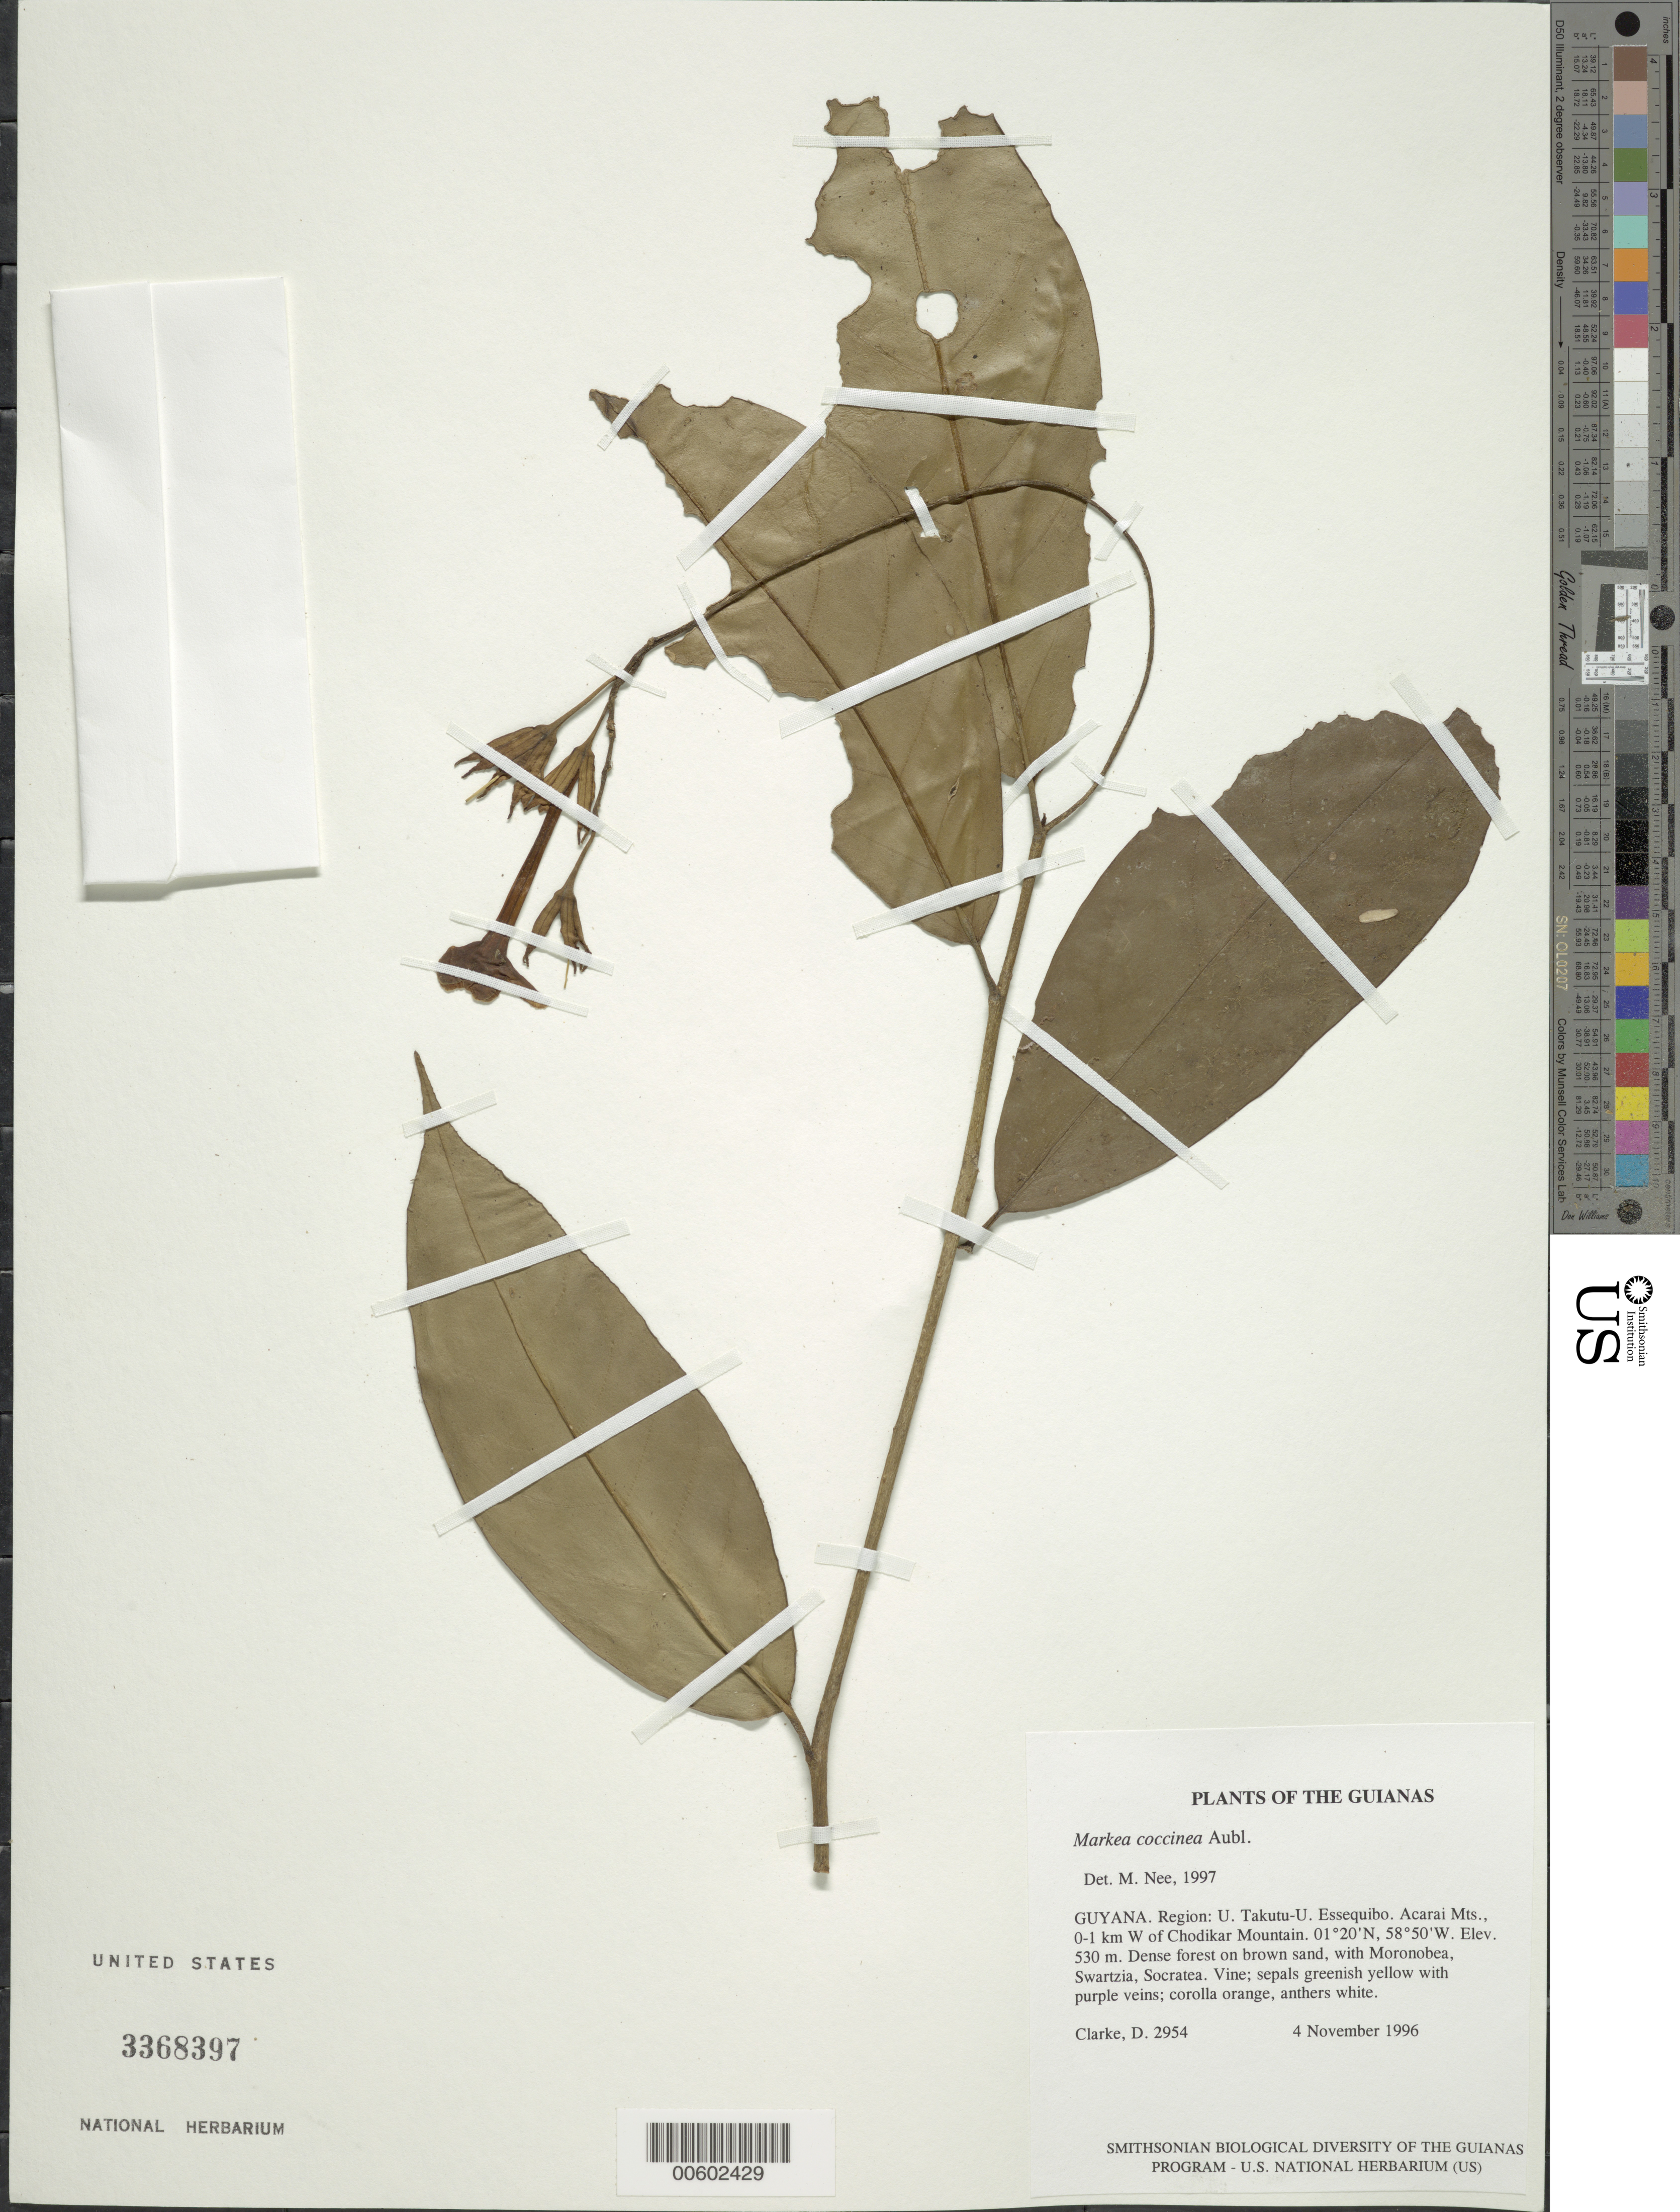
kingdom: Plantae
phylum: Tracheophyta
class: Magnoliopsida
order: Solanales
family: Solanaceae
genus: Markea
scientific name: Markea coccinea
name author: Rich.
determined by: Nee, Michael H.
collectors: H. D. Clarke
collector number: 2954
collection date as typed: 4 November 1996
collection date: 1996-11-04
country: Guyana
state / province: U. Takutu-U. Essequibo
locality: Acarai Mts., 0-1 km W of Chodikar Mountain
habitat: Dense forest on brown sand, with Moronobea, Swartzia, Socratea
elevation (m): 530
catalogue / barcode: US 3368397